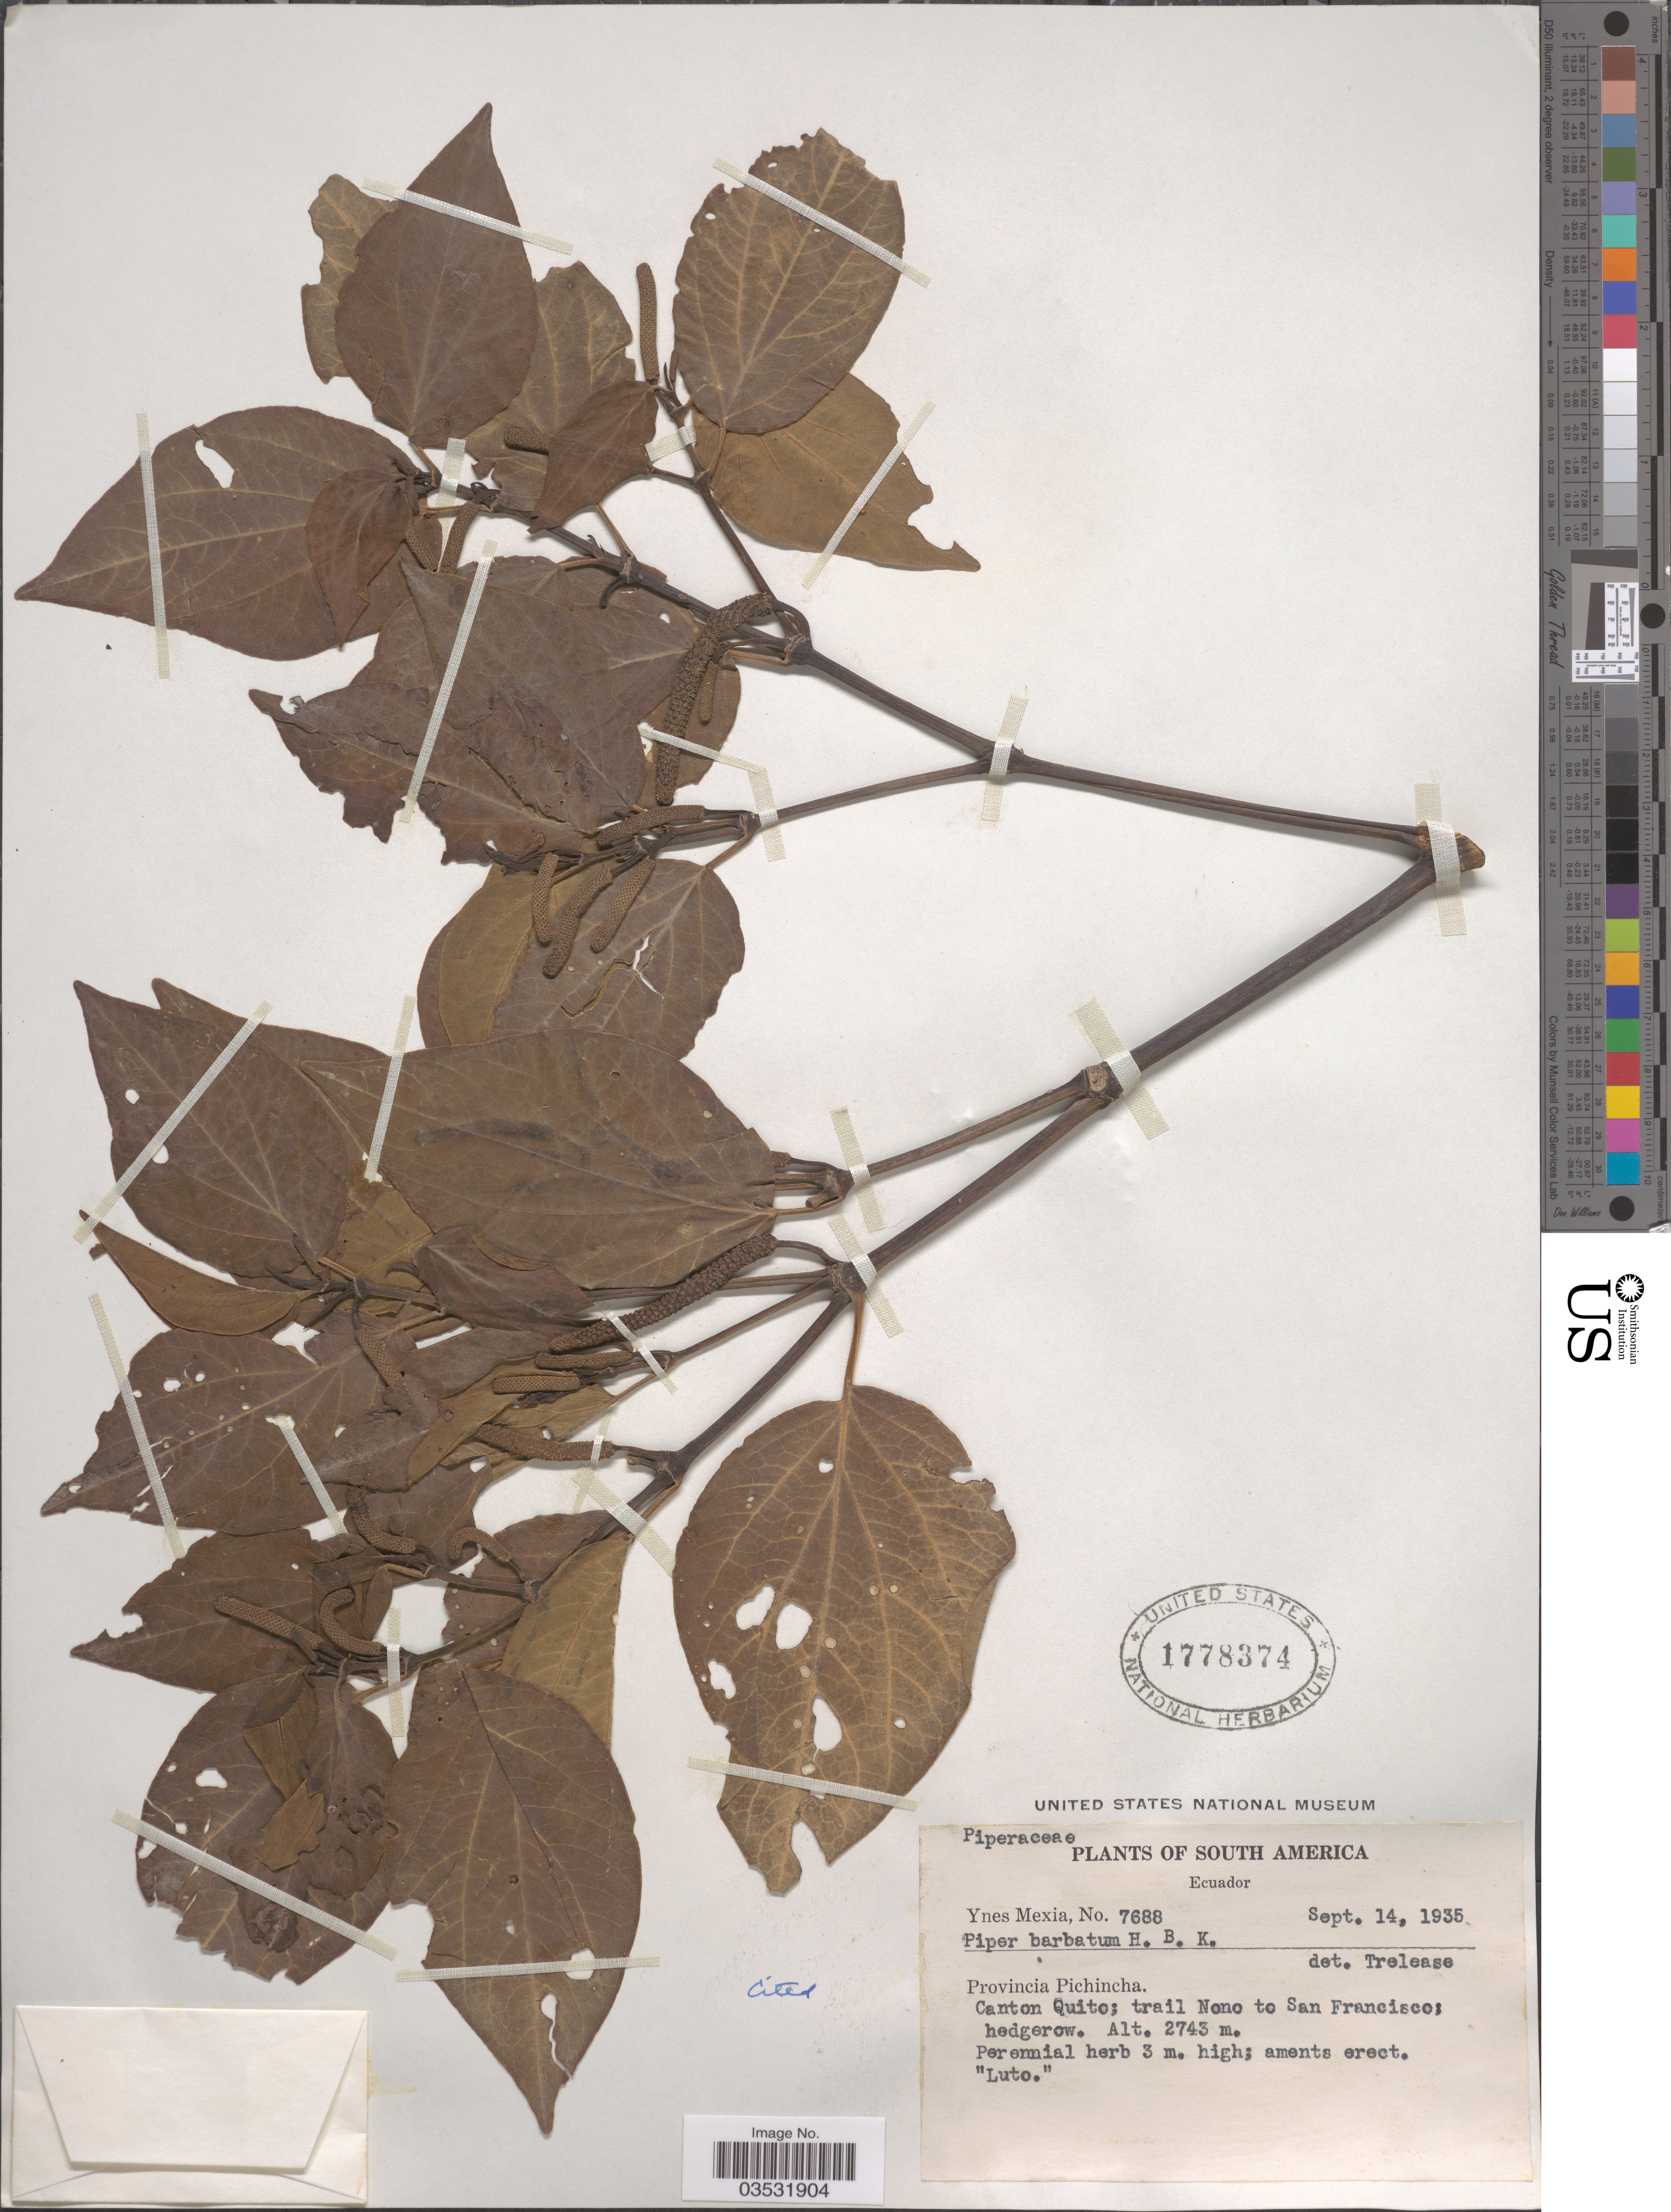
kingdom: Plantae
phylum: Tracheophyta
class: Magnoliopsida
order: Piperales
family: Piperaceae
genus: Piper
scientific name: Piper barbatum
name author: C. DC.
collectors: Y. Mexia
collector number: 7688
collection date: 1935-09-14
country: Ecuador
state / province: Pichincha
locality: Canton Quito: trail Nono to San Francisco; hedgerow.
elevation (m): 2743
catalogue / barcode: US 1778374